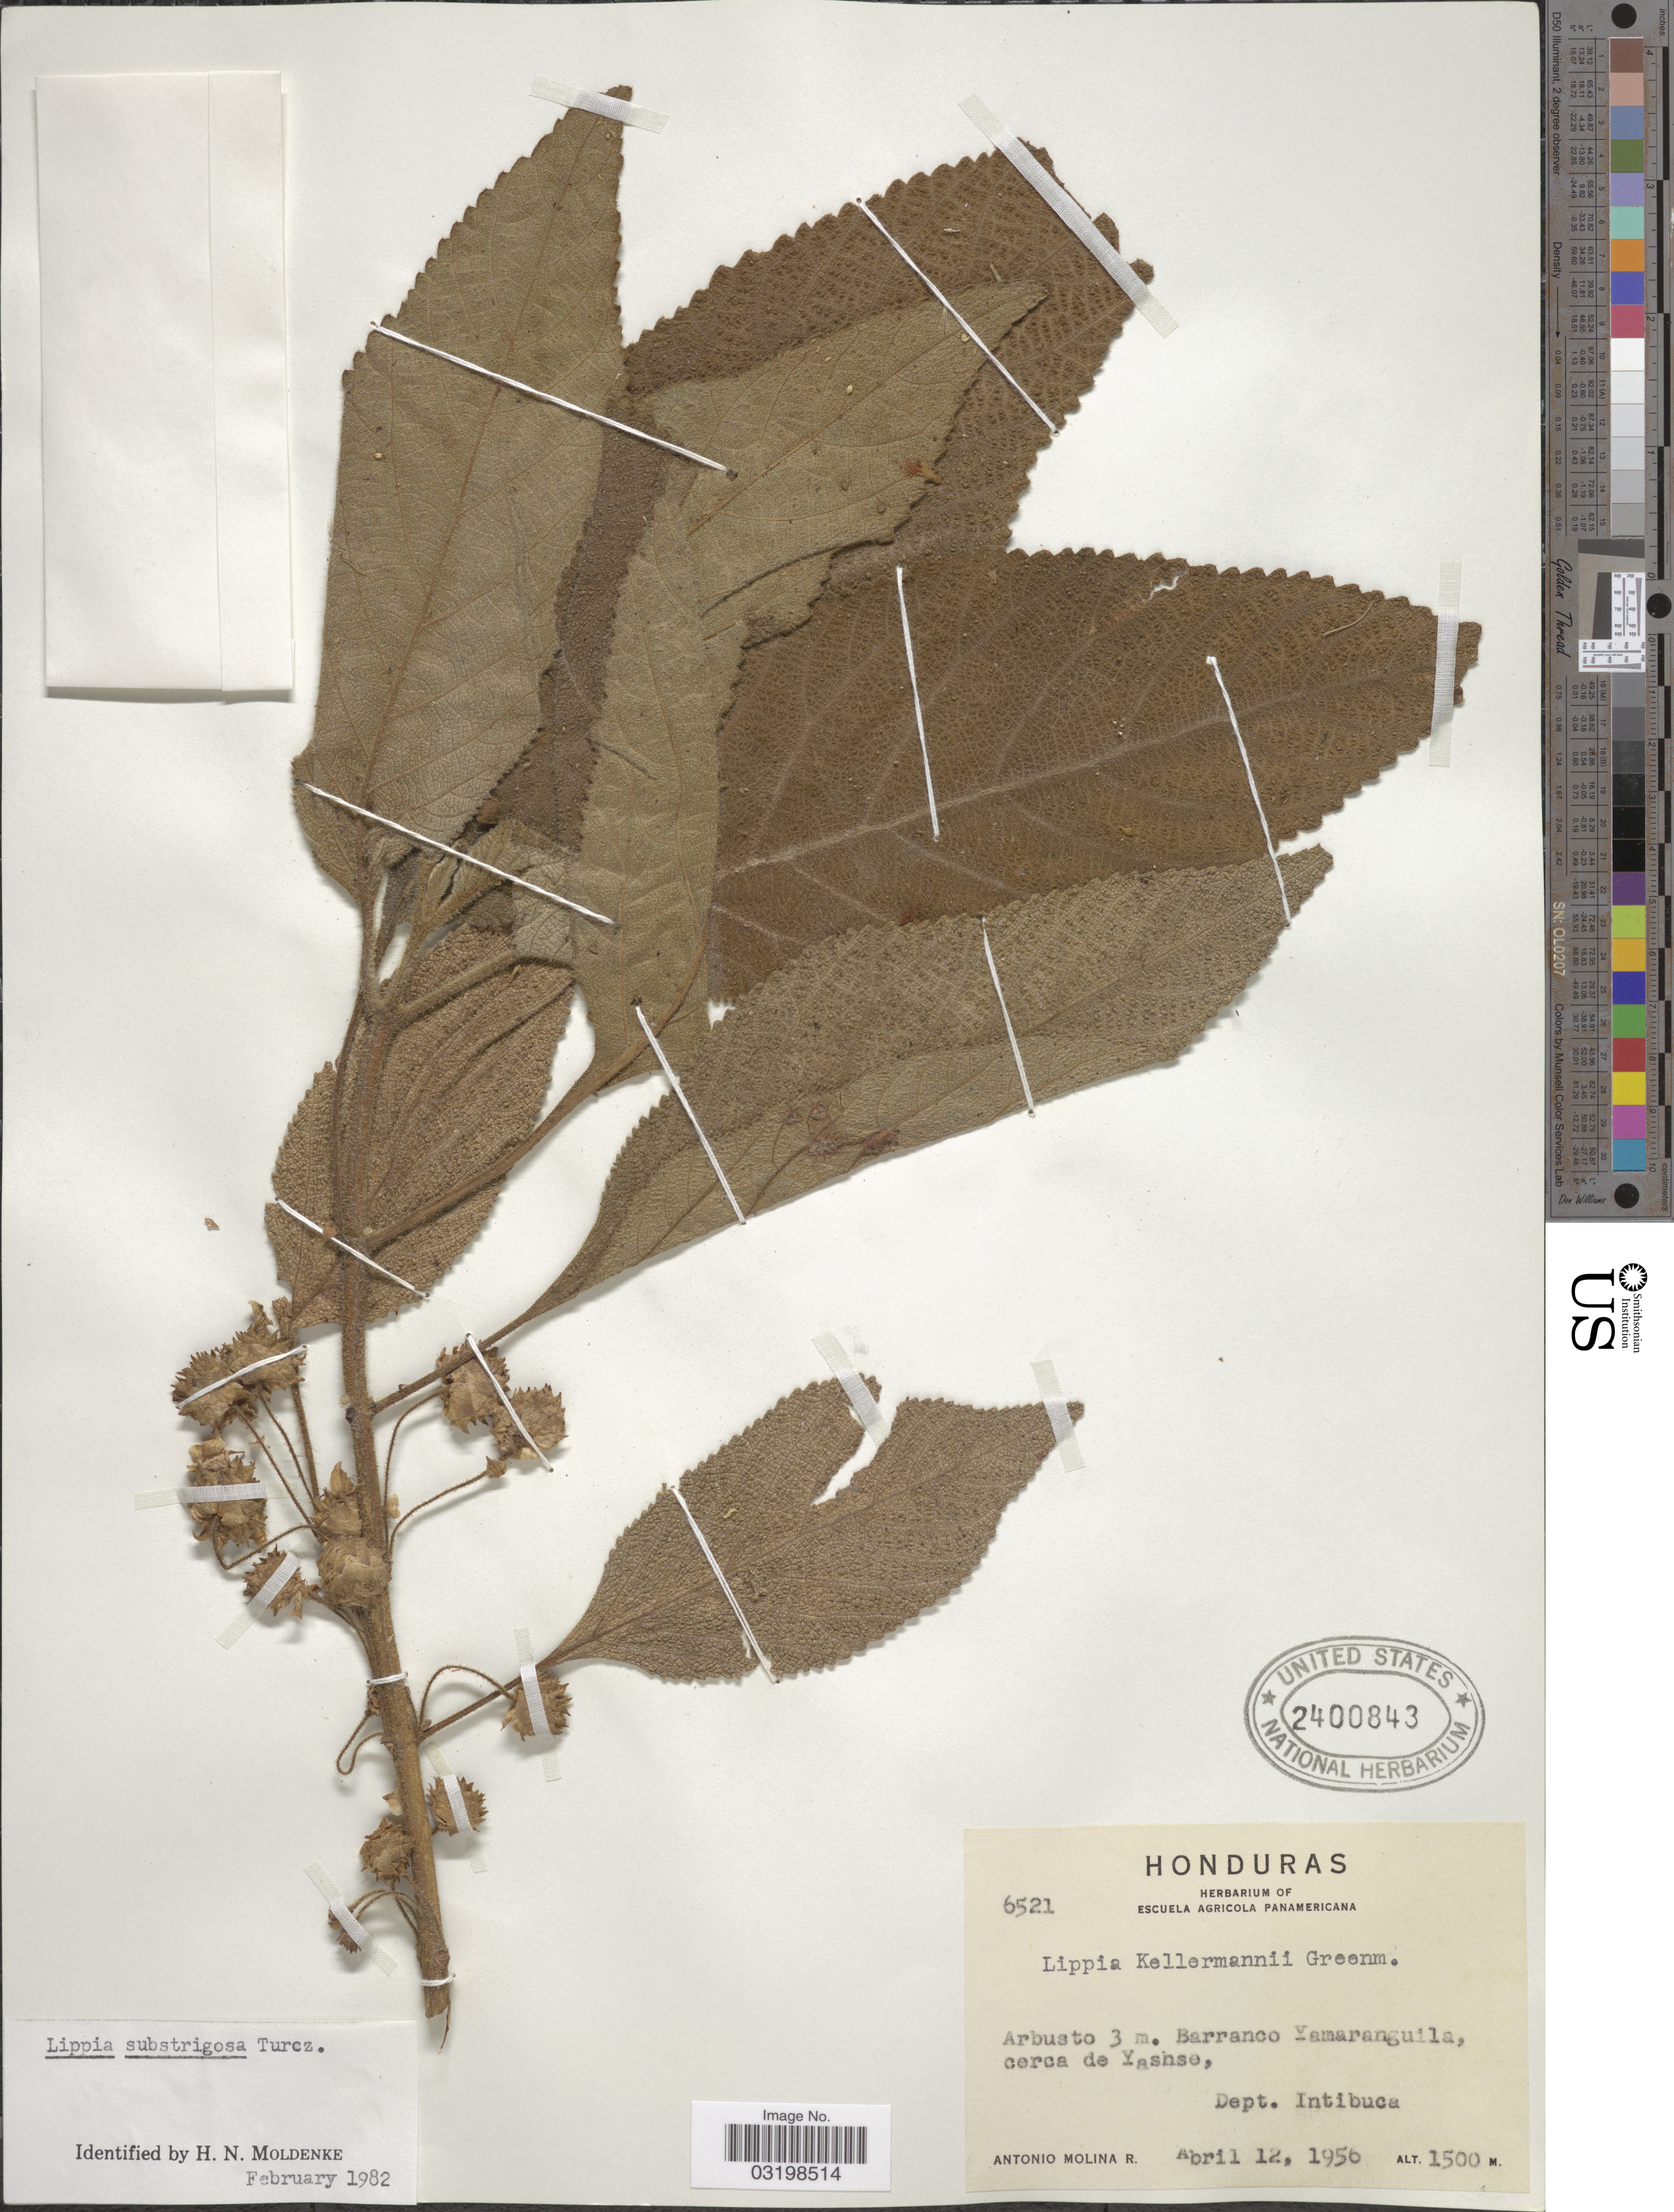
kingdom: Plantae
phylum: Tracheophyta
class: Magnoliopsida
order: Lamiales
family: Verbenaceae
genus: Lippia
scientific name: Lippia umbellata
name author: Cav.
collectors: A. Molina R.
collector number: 6521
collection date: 1956-04-12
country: Honduras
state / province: Intibuca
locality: Barranco Yamaranguila, cerca de Yashse, Dept. Intibuca.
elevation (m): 1500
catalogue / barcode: US 2400843